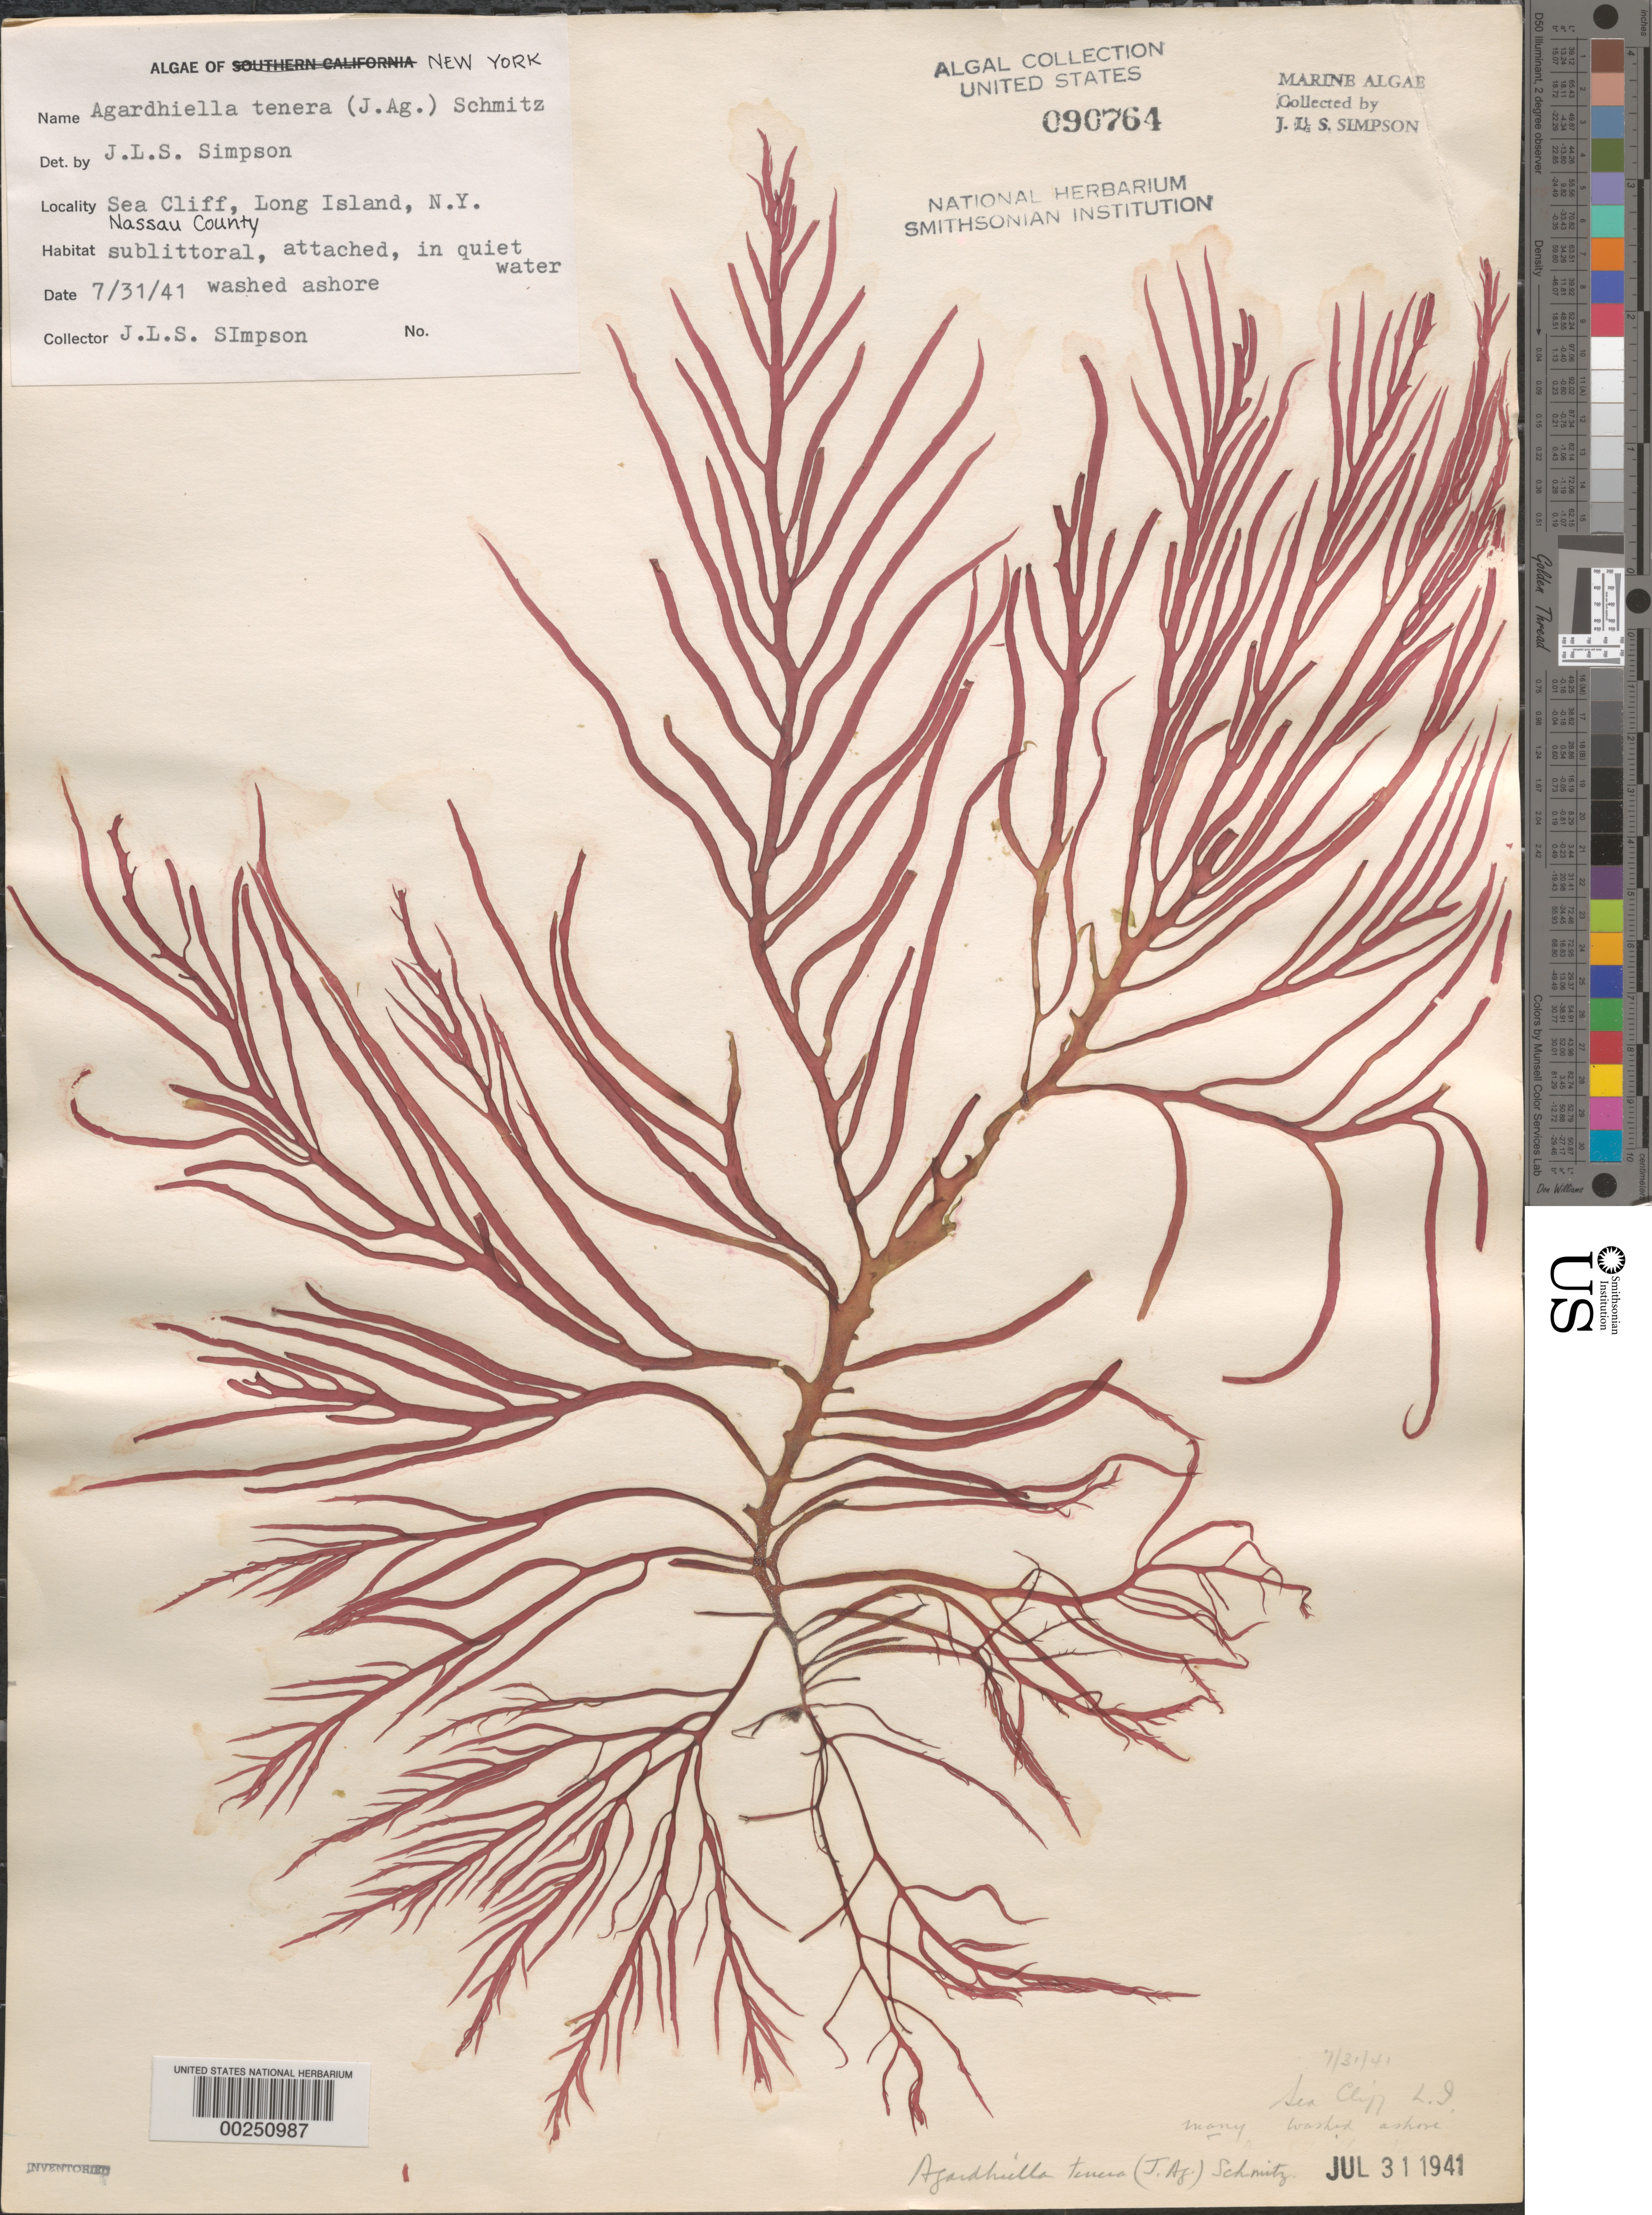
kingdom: Plantae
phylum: Rhodophyta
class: Florideophyceae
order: Gigartinales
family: Solieriaceae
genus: Agardhiella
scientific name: Agardhiella tenera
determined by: Simpson, J. L. S.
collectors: J. Simpson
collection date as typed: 31 Jul 1941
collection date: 1941-07-31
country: United States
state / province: New York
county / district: Nassau County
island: Long Island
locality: Sea Cliff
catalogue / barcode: US 90764